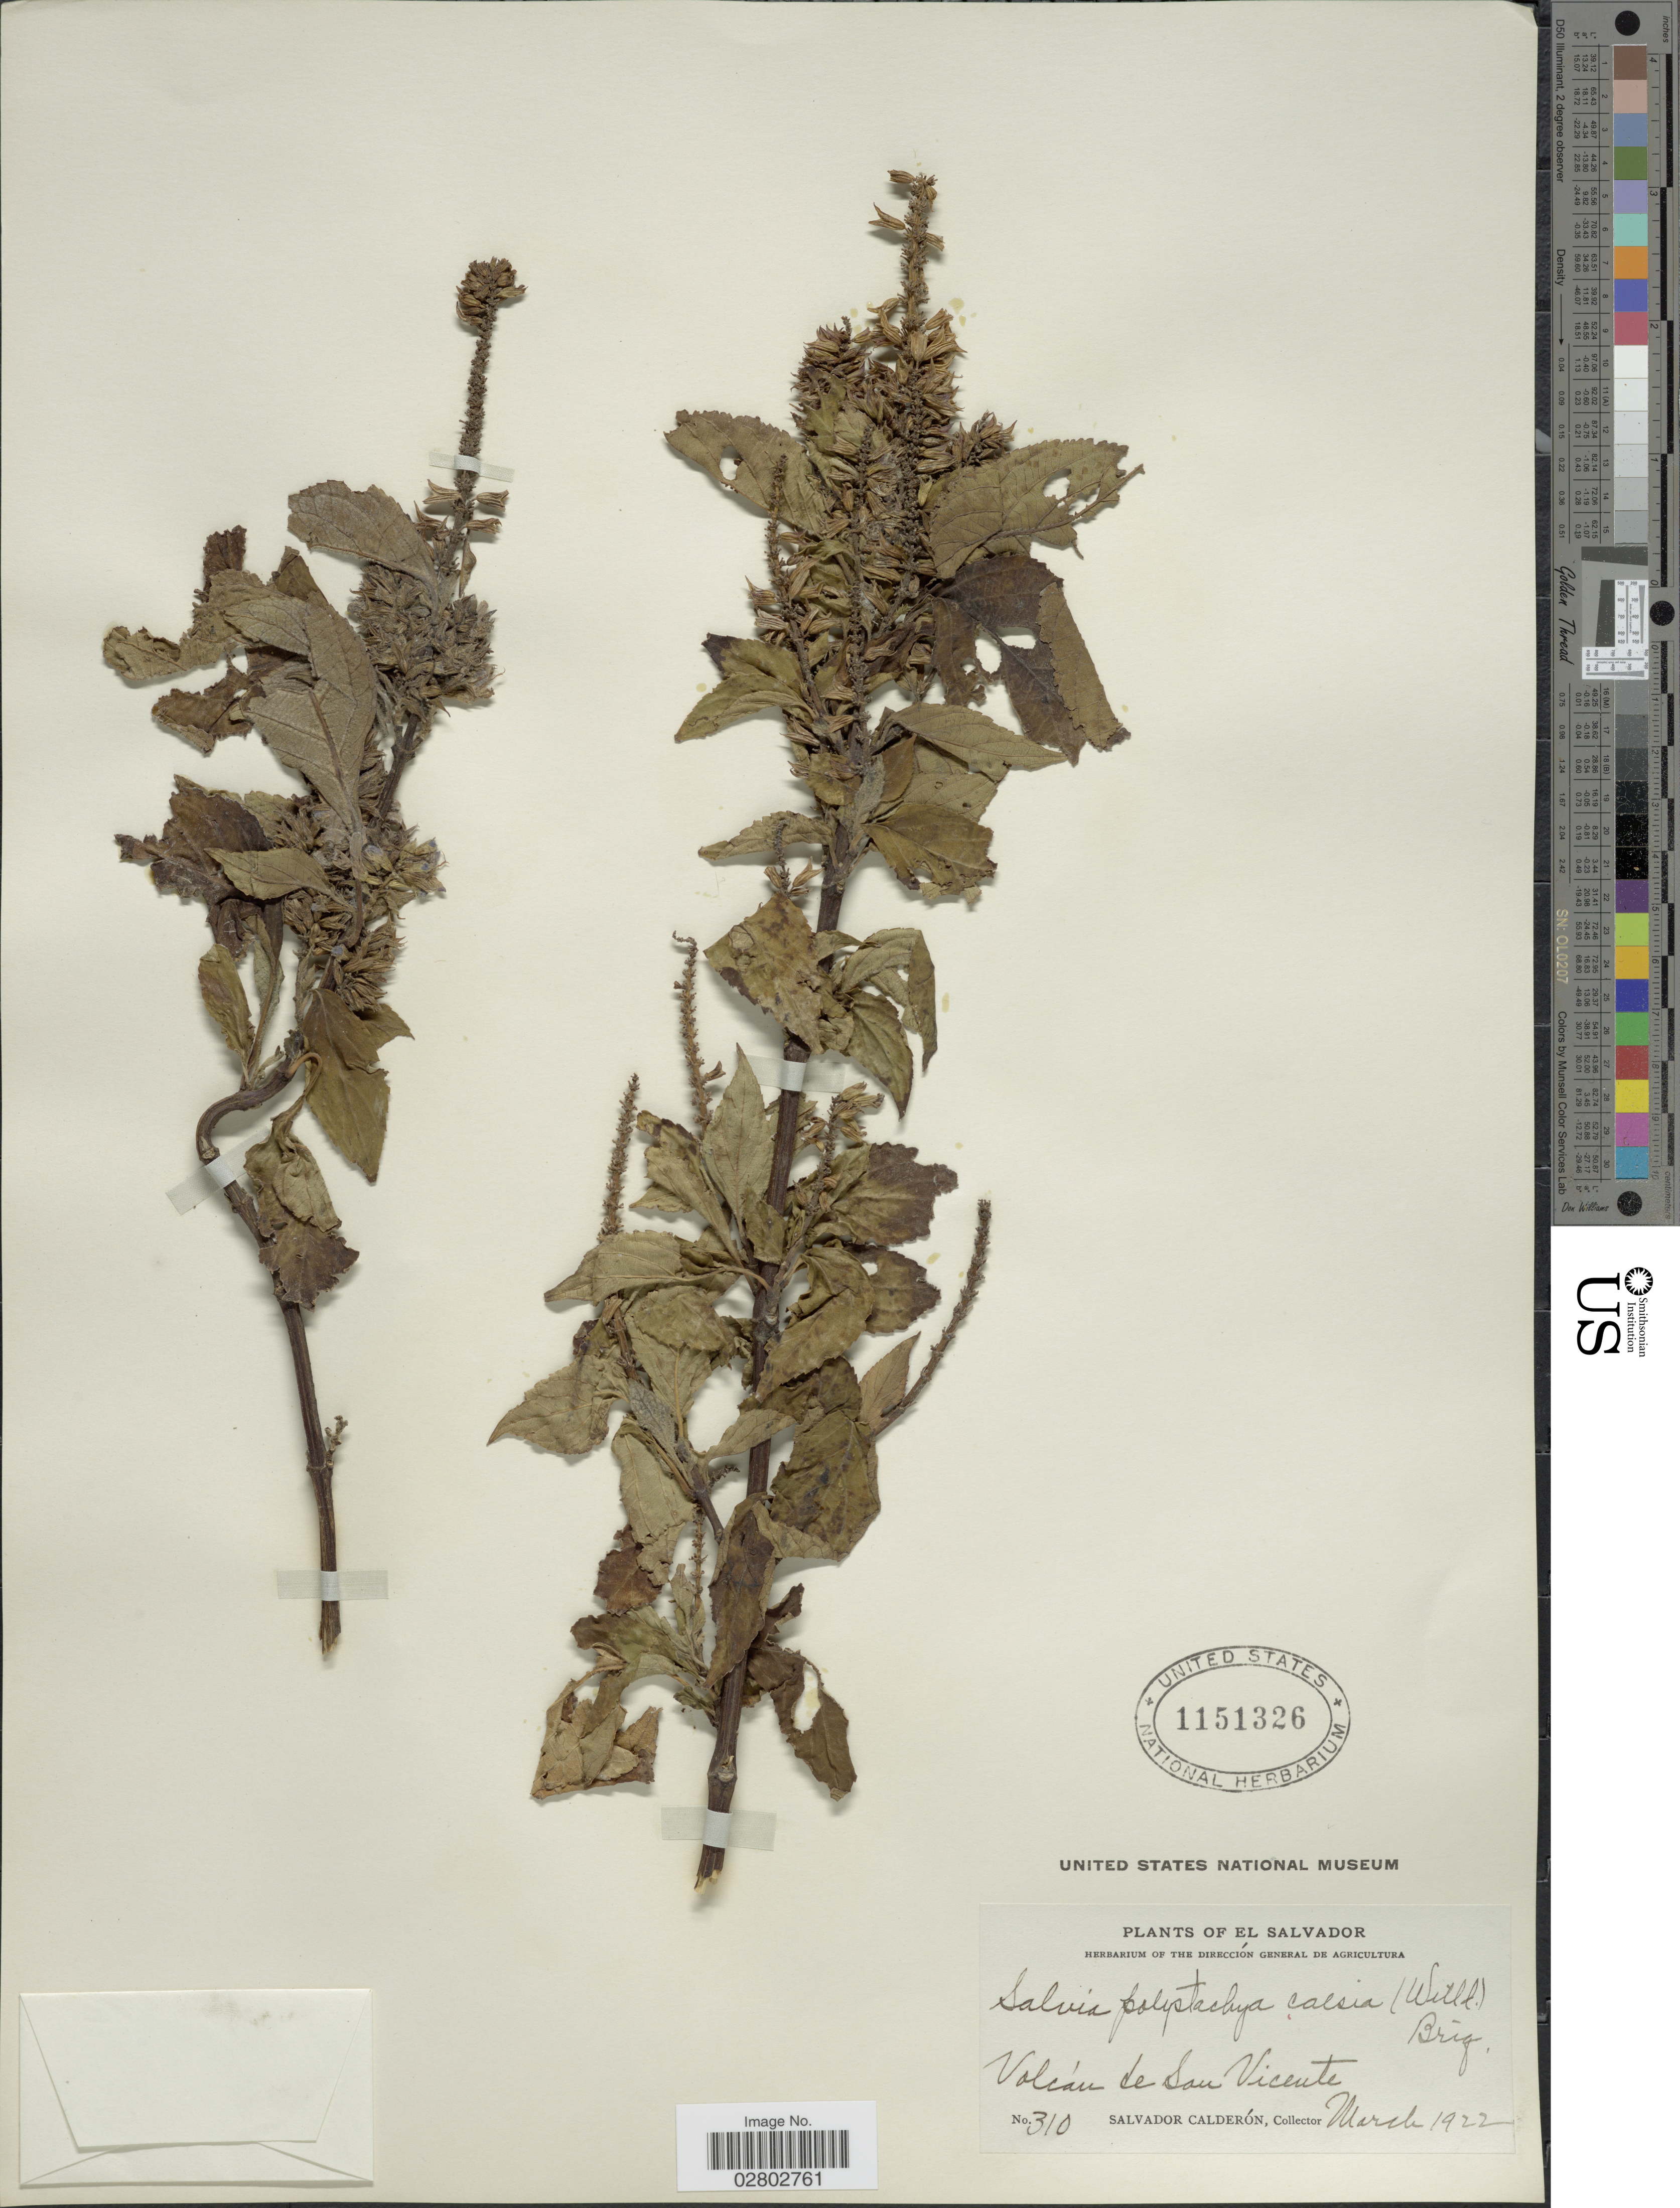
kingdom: Plantae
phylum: Tracheophyta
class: Magnoliopsida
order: Lamiales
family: Lamiaceae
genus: Salvia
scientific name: Salvia polystachya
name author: Cav.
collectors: S. Calderón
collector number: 310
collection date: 1922-03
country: El Salvador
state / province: San Vincente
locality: Volcán de San Vicente.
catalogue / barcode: US 1151326